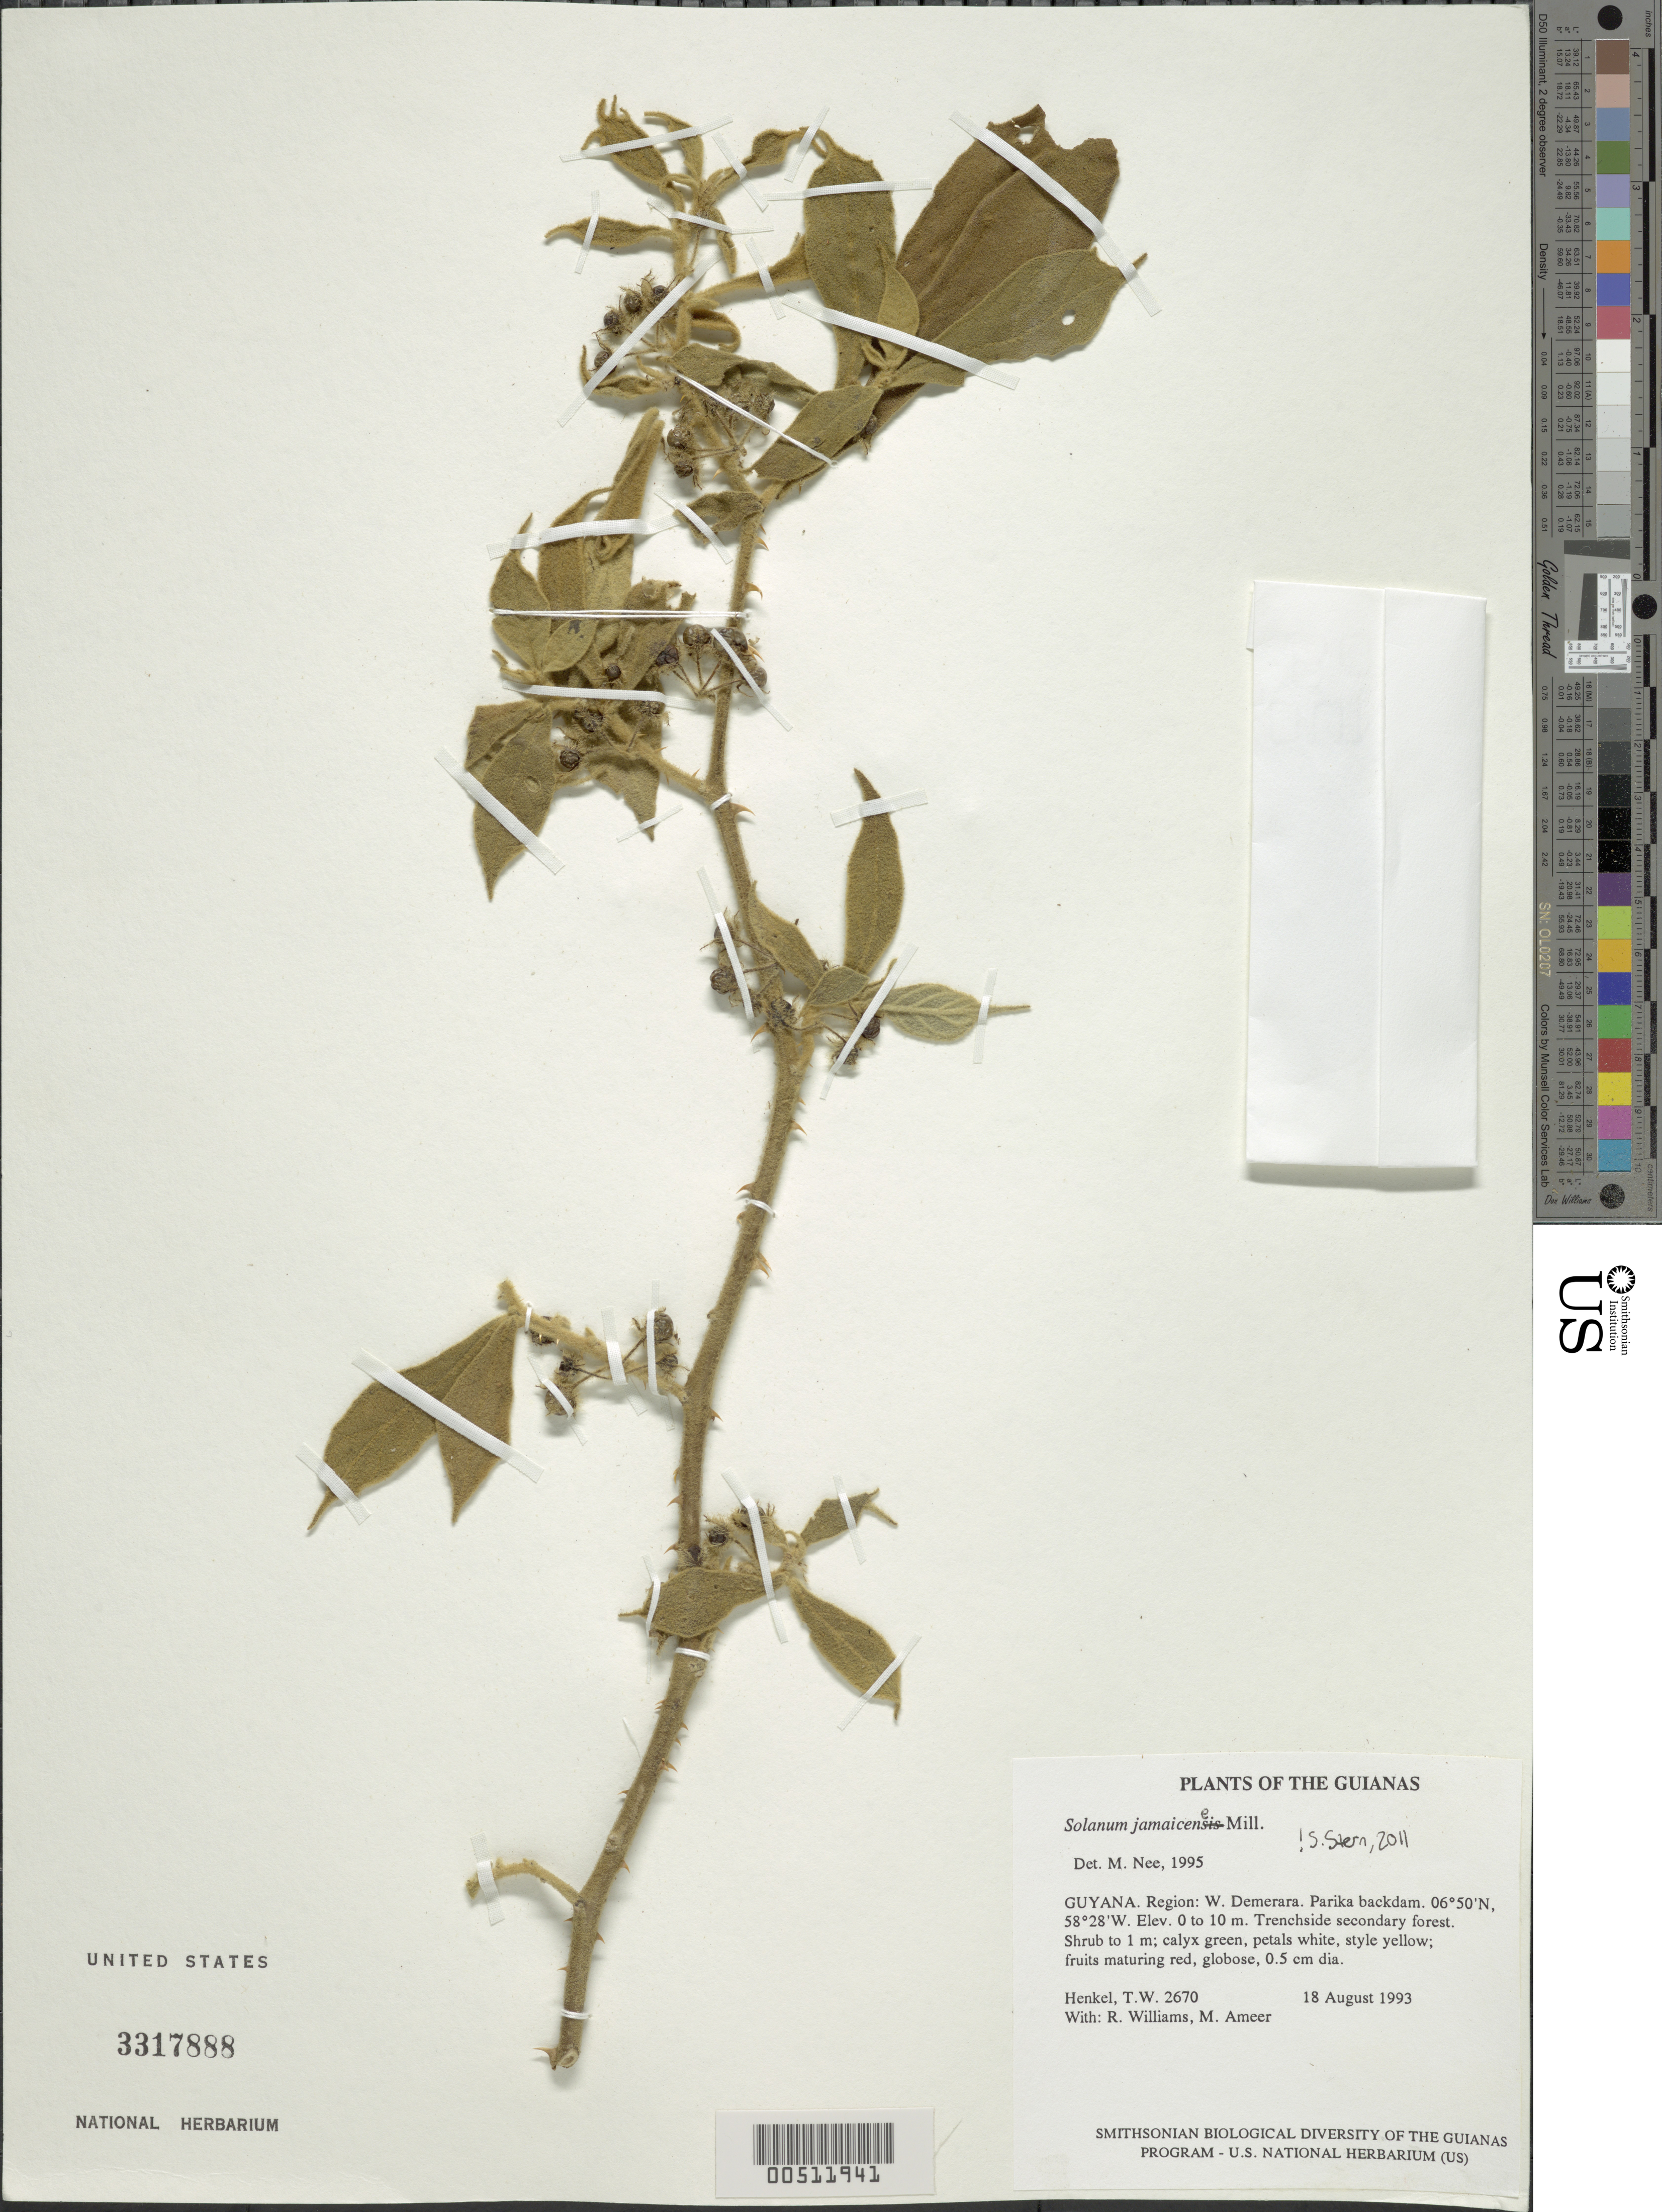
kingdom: Plantae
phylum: Tracheophyta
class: Magnoliopsida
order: Solanales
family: Solanaceae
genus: Solanum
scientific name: Solanum jamaicense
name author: Mill.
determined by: Nee, Michael H.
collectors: T. Henkel, R. Williams & M. Ameer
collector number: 2670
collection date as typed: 8 Aug 1993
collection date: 1993-08-08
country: Guyana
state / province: Essequibo Isl-W. Demerara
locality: Parika backdam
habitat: Trenchside secondary forest.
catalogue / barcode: US 3317888